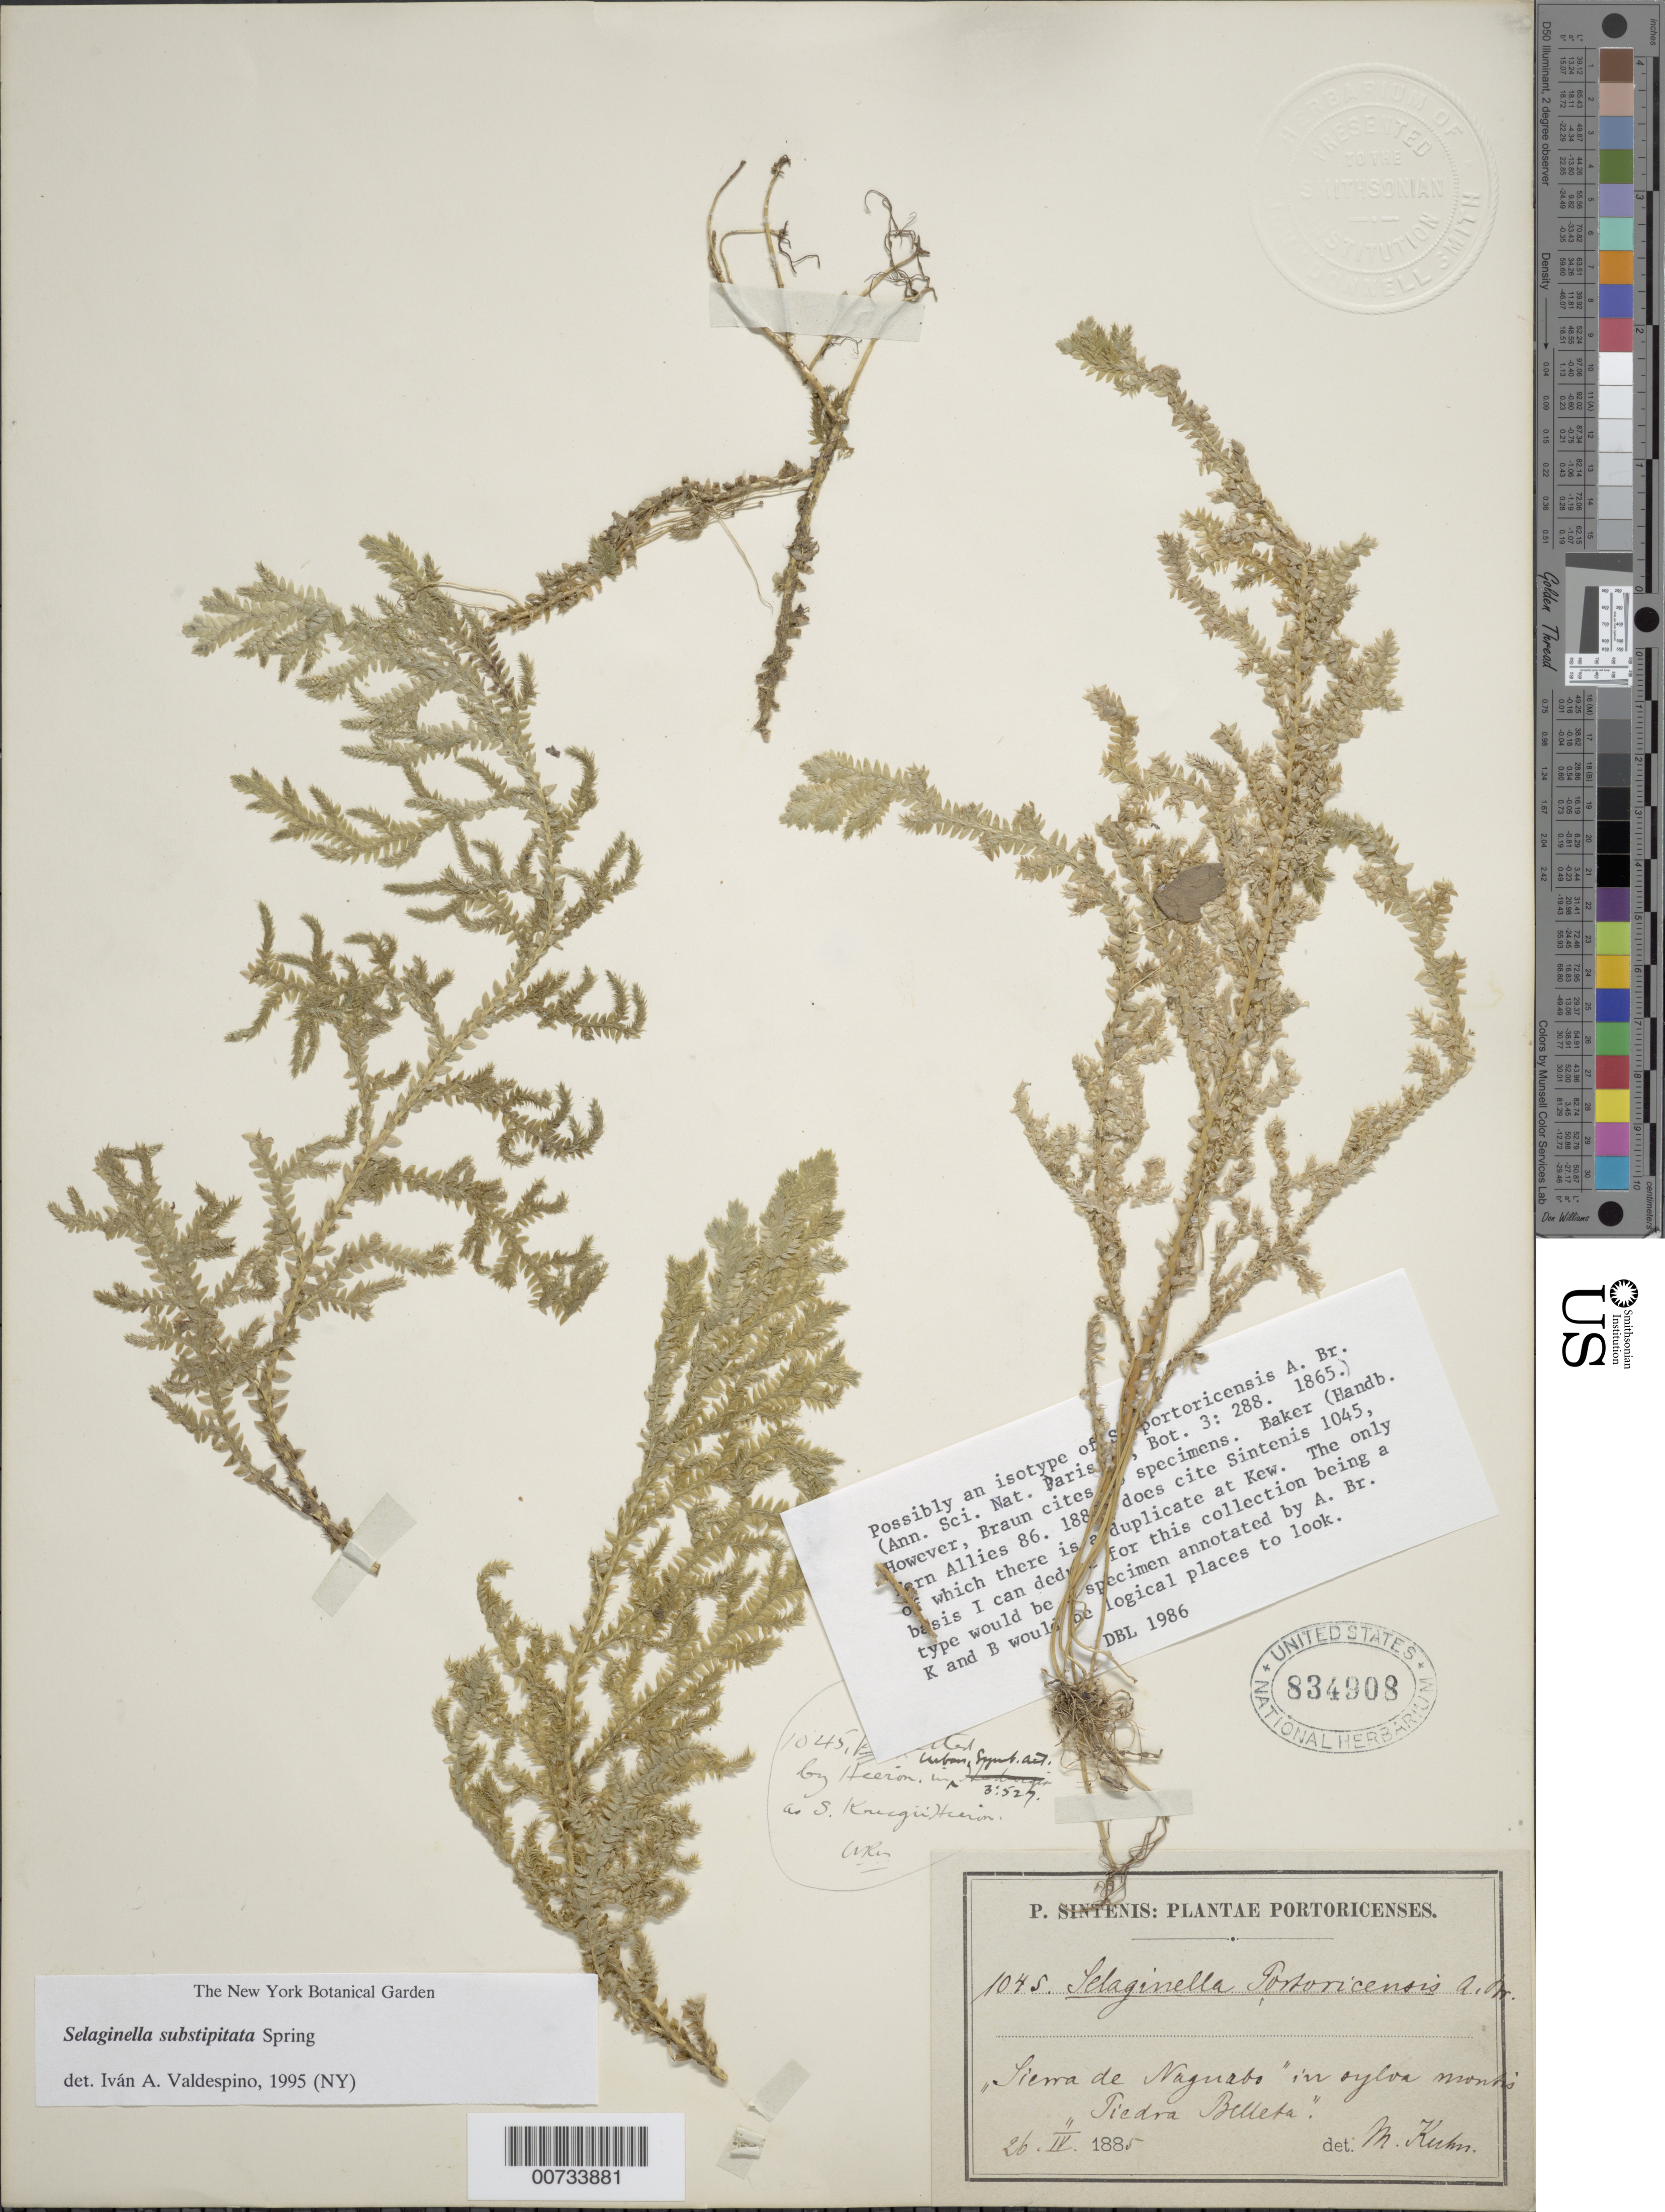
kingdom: Plantae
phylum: Tracheophyta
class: Lycopodiopsida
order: Selaginellales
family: Selaginellaceae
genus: Selaginella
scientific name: Selaginella substipitata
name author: Spring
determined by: Valdespino, I. A., (PMA), Universidad de Panama (PANAMA)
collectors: P. Sintenis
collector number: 1045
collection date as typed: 26 Apr 1885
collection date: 1885-04-26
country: Puerto Rico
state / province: Naguabo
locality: Sierra de Naguabo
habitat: In sylva montis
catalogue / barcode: US 834908